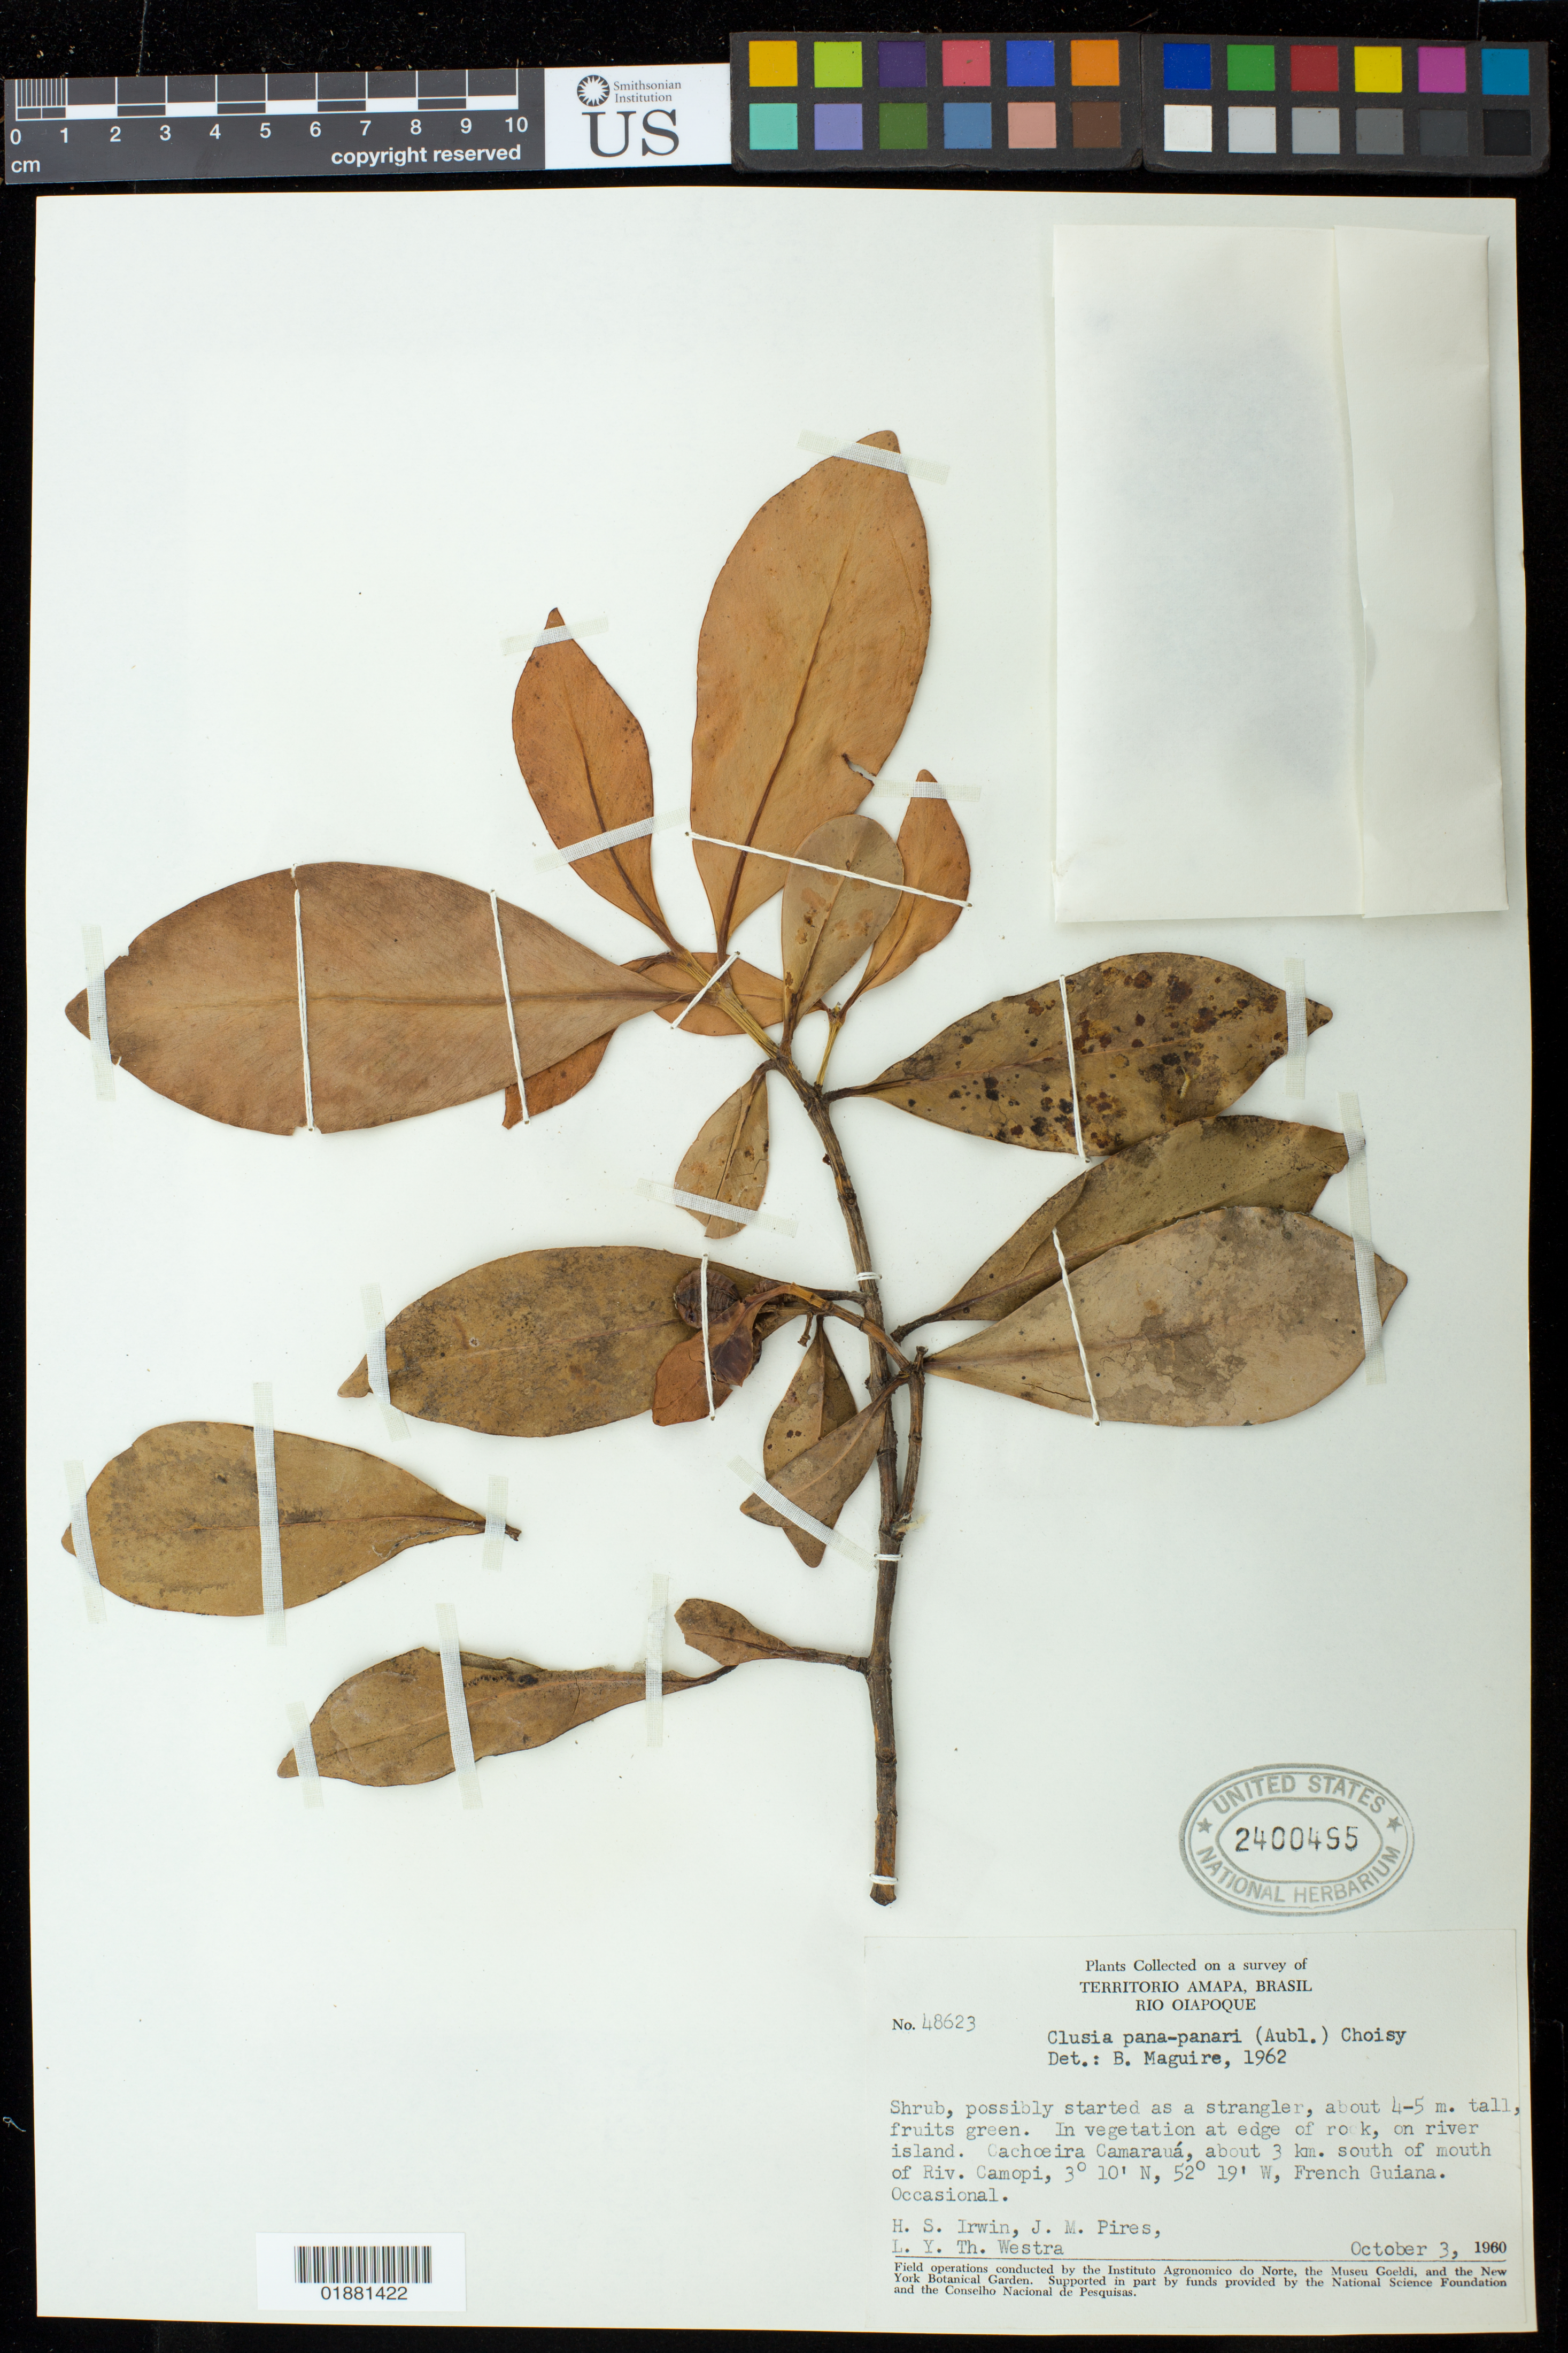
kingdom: Plantae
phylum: Tracheophyta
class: Magnoliopsida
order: Malpighiales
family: Clusiaceae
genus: Clusia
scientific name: Clusia panapanari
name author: (Aubl.) Choisy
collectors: H. Irwin, J. M. Pires & L. Y. T. Westra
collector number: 48623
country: French Guiana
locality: Cachoeira Camarauá, about 3 Km south of mouth of Riv. Camopi, French Guiana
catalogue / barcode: US 2400495